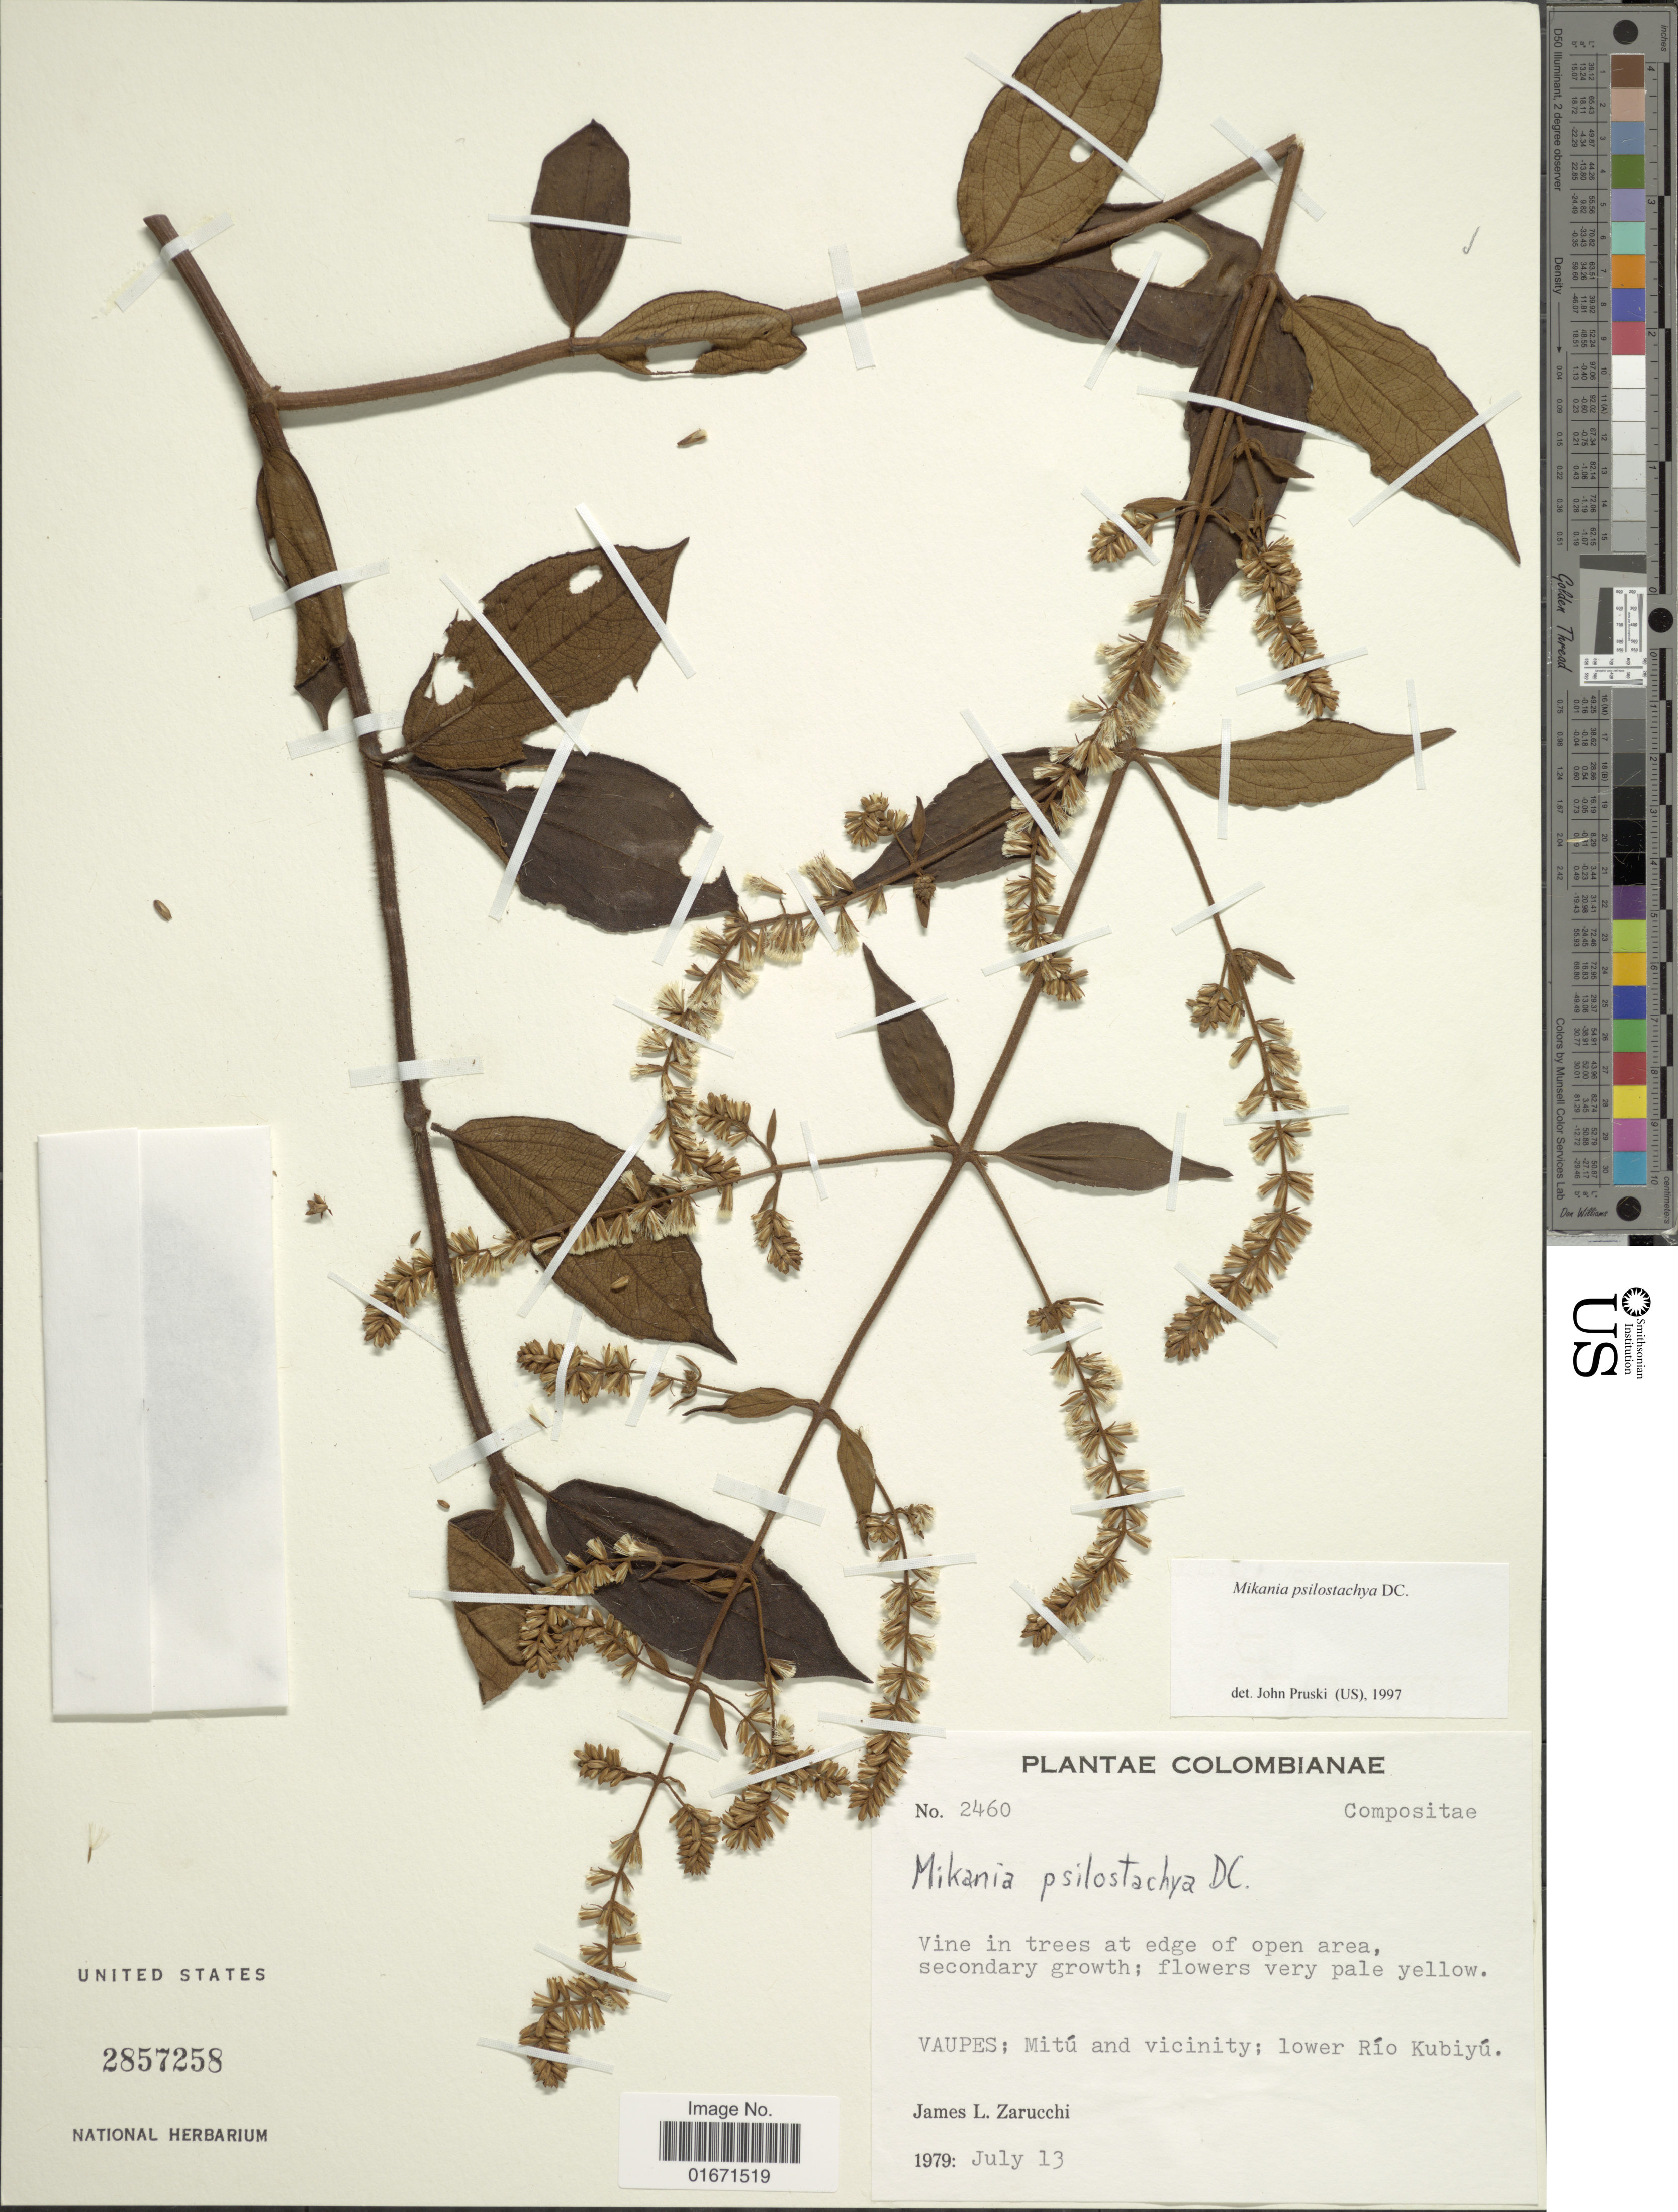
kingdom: Plantae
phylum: Tracheophyta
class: Magnoliopsida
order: Asterales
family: Asteraceae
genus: Mikania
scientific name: Mikania psilostachya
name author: DC.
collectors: J. L. Zarucchi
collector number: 2460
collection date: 1979-07-13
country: Colombia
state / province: Vaupés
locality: Vaupes: Mitú and vicinity; lower Río Kubiyú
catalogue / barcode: US 2857258